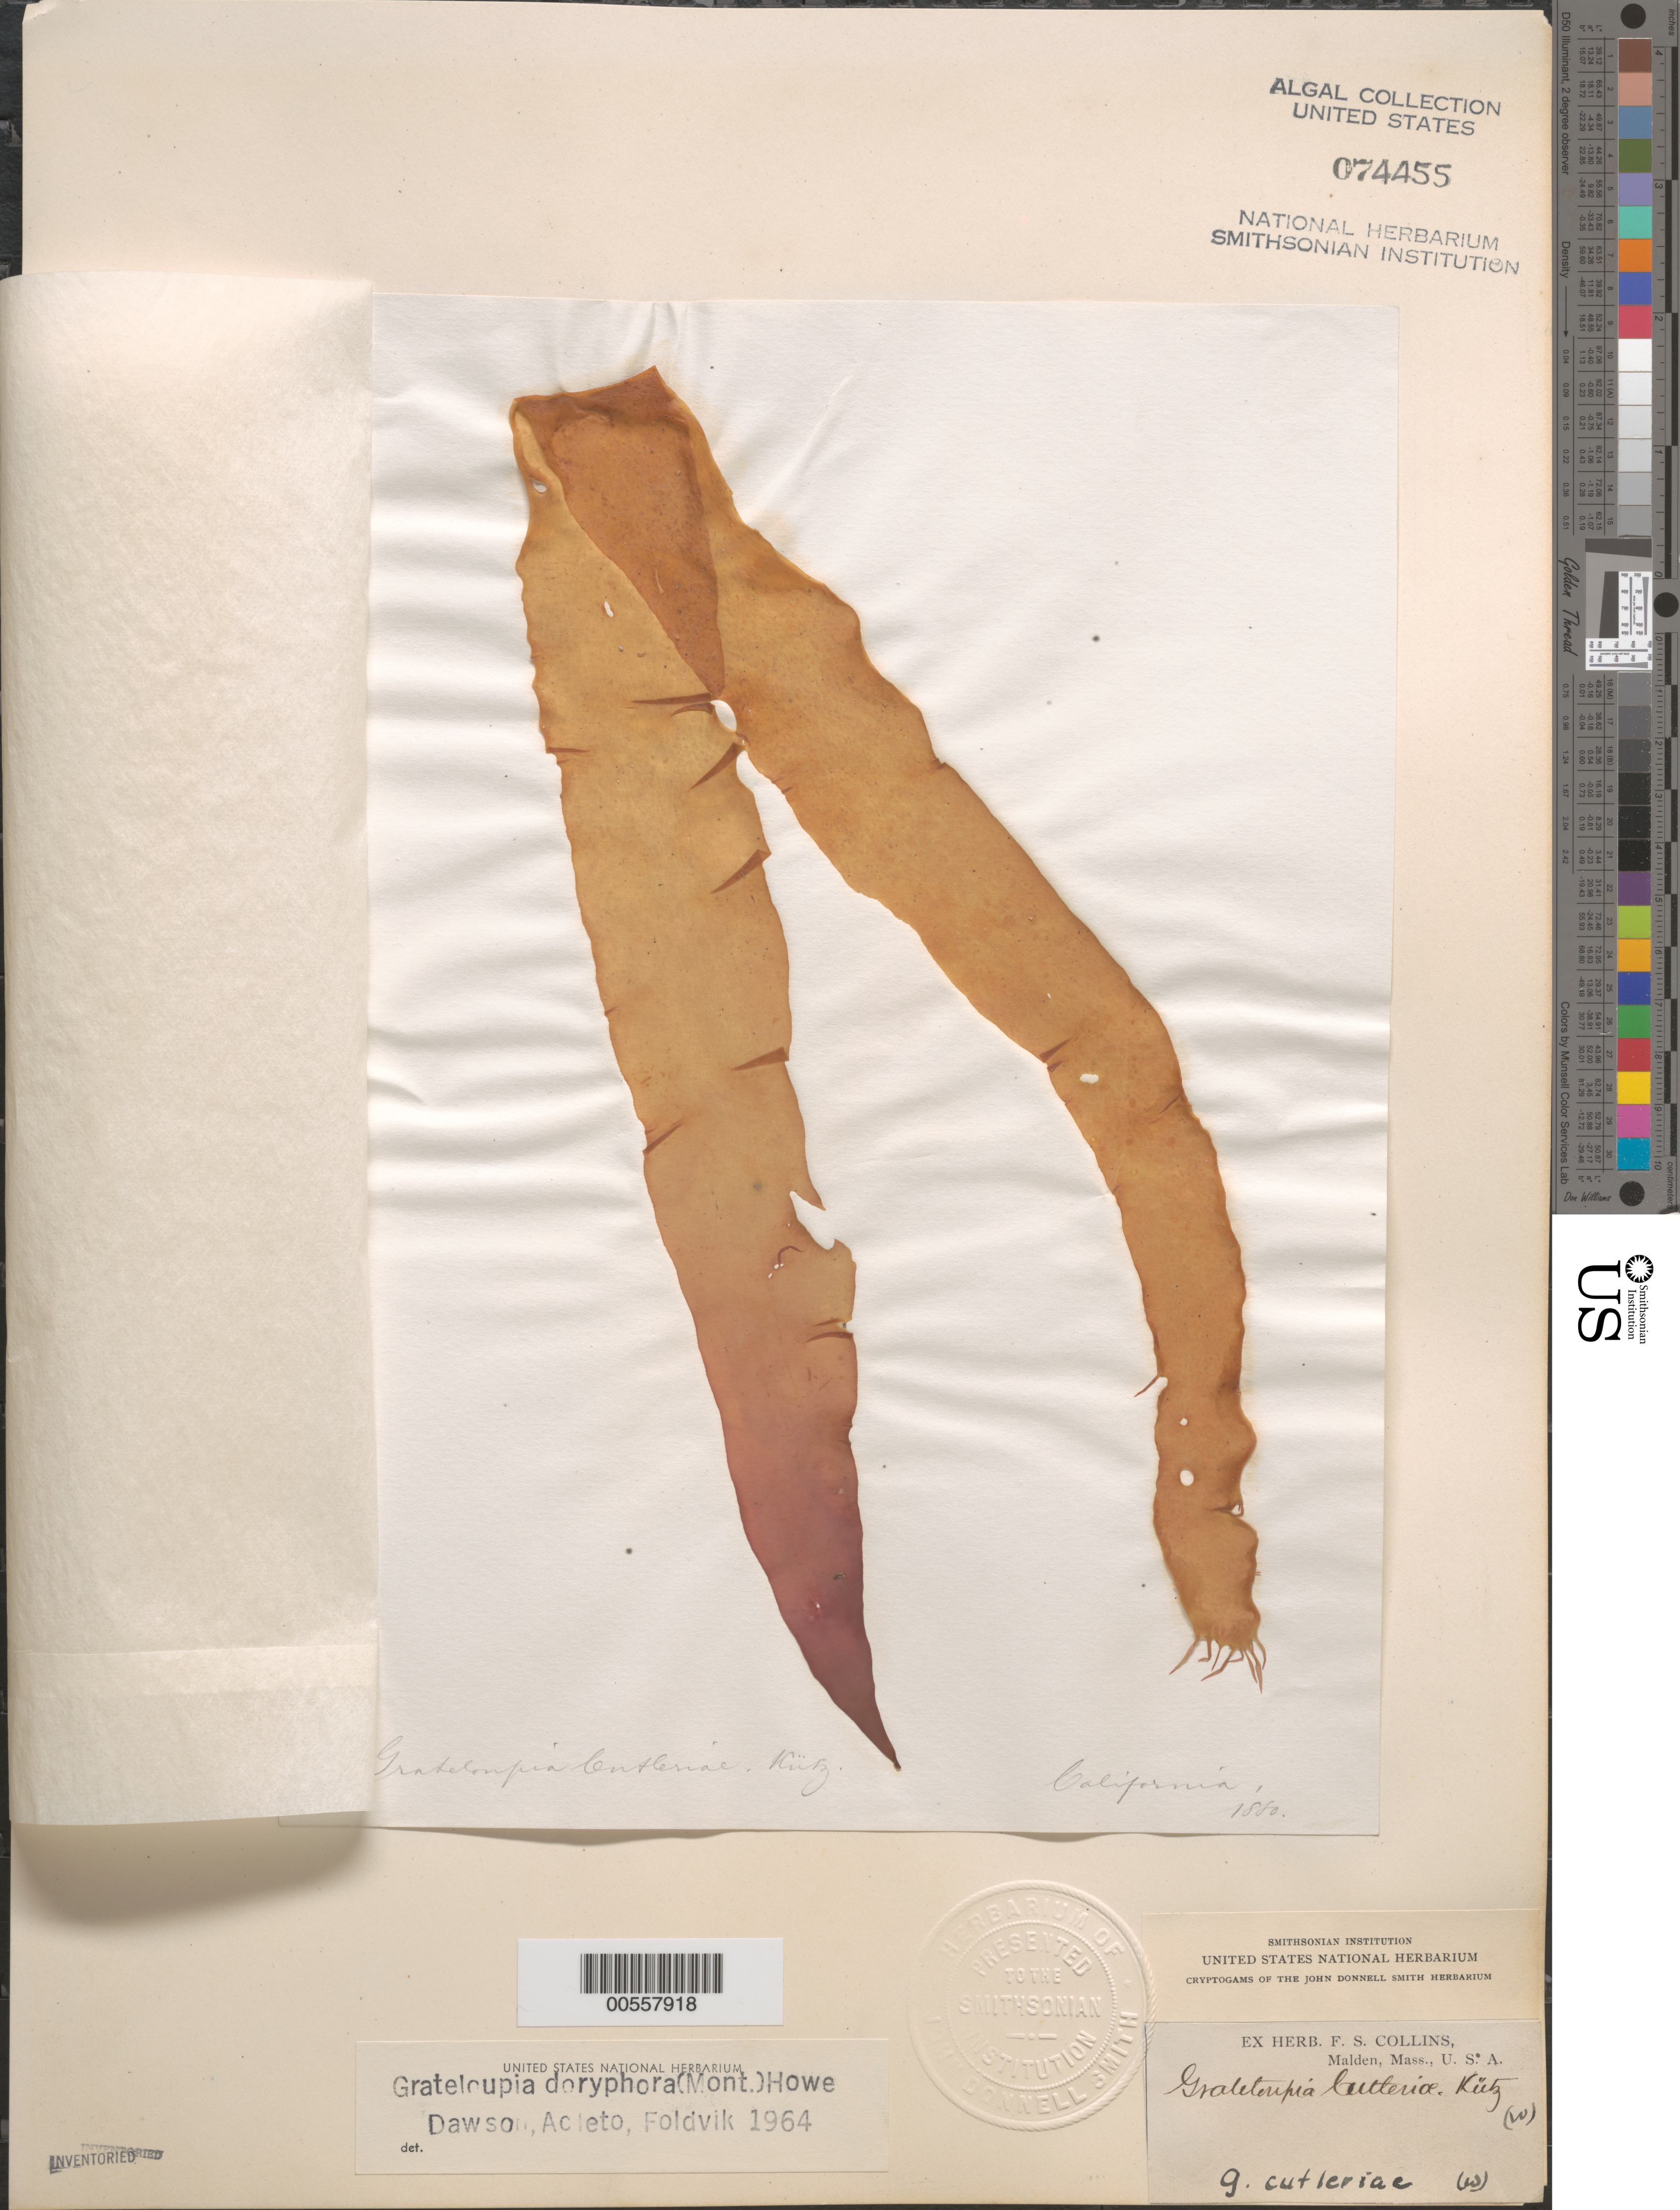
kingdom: Plantae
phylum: Rhodophyta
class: Florideophyceae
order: Halymeniales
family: Halymeniaceae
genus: Grateloupia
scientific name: Grateloupia doryphora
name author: (Mont.) Howe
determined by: Dawson, E. Y.; Acleto O., C.; Foldvik, N.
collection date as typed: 1880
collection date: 1880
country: United States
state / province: California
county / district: San Diego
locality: False Bay, San Diego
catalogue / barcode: US 74455